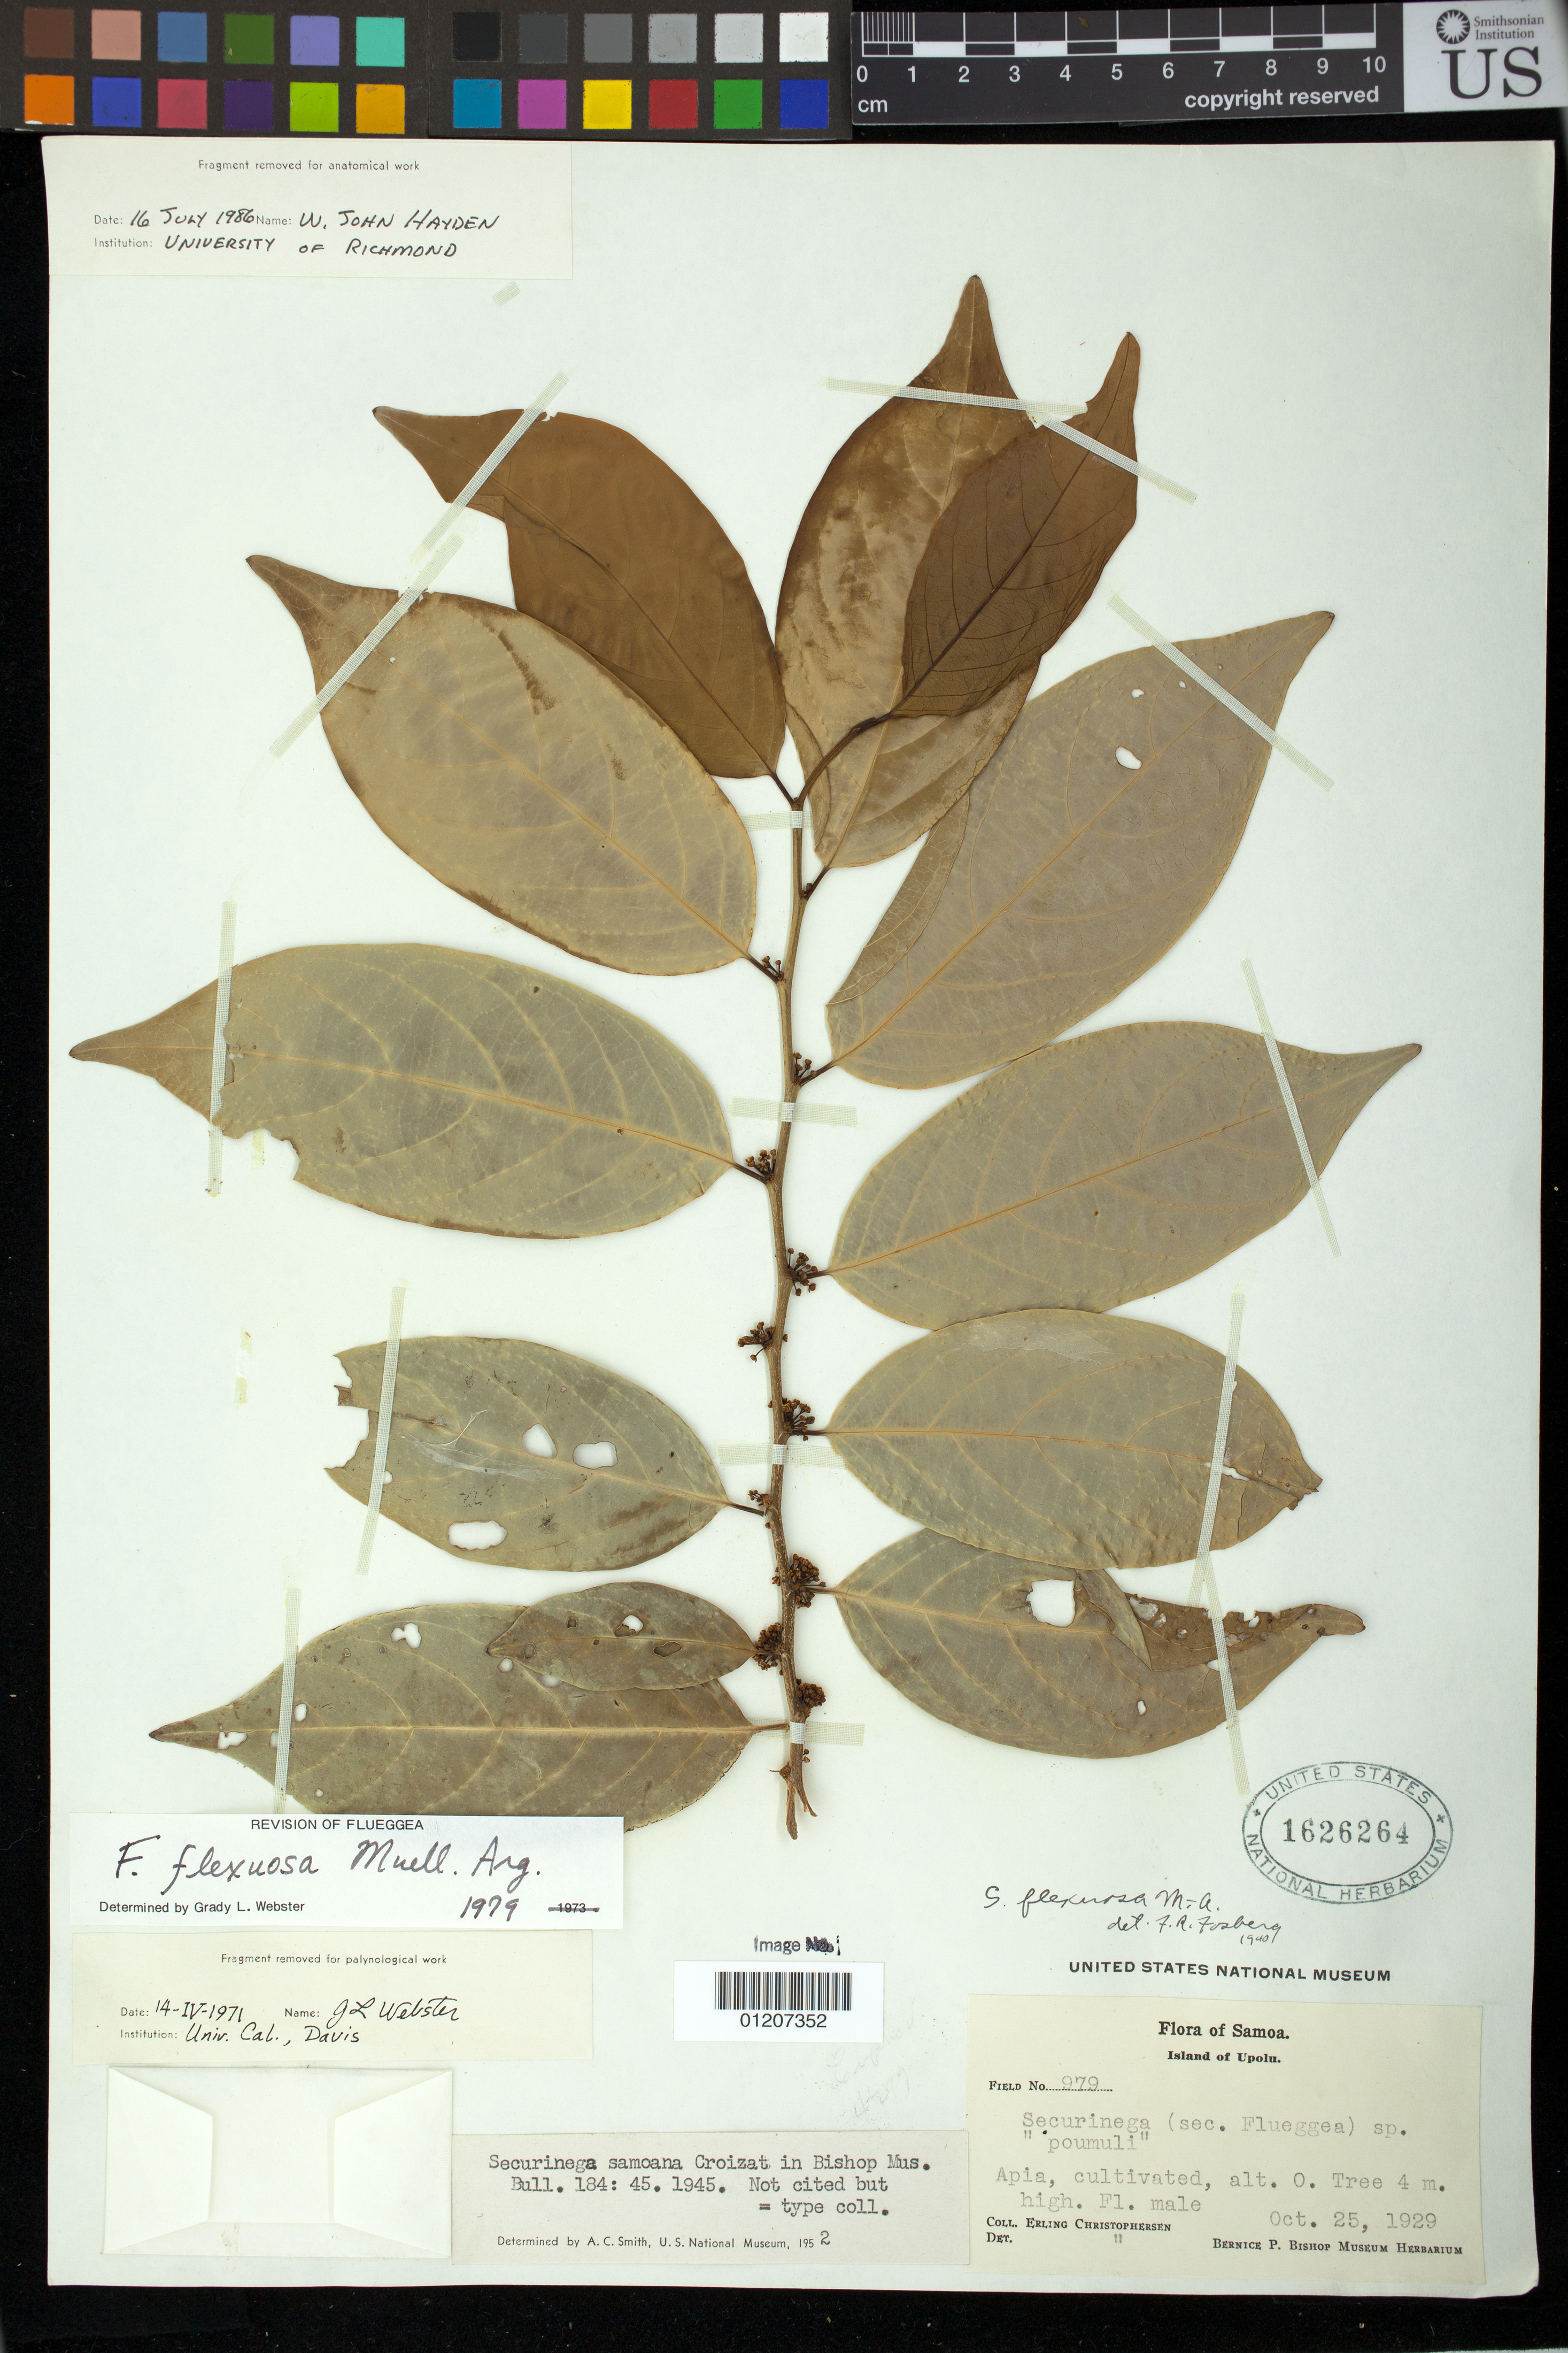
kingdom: Plantae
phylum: Tracheophyta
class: Magnoliopsida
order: Malpighiales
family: Phyllanthaceae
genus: Flueggea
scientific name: Flueggea flexuosa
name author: Müll. Arg.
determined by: Webster, Grady L.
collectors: E. Christophersen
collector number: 979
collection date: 1929-10-25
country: Samoa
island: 'Upolu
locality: Apia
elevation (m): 0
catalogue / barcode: US 1626264